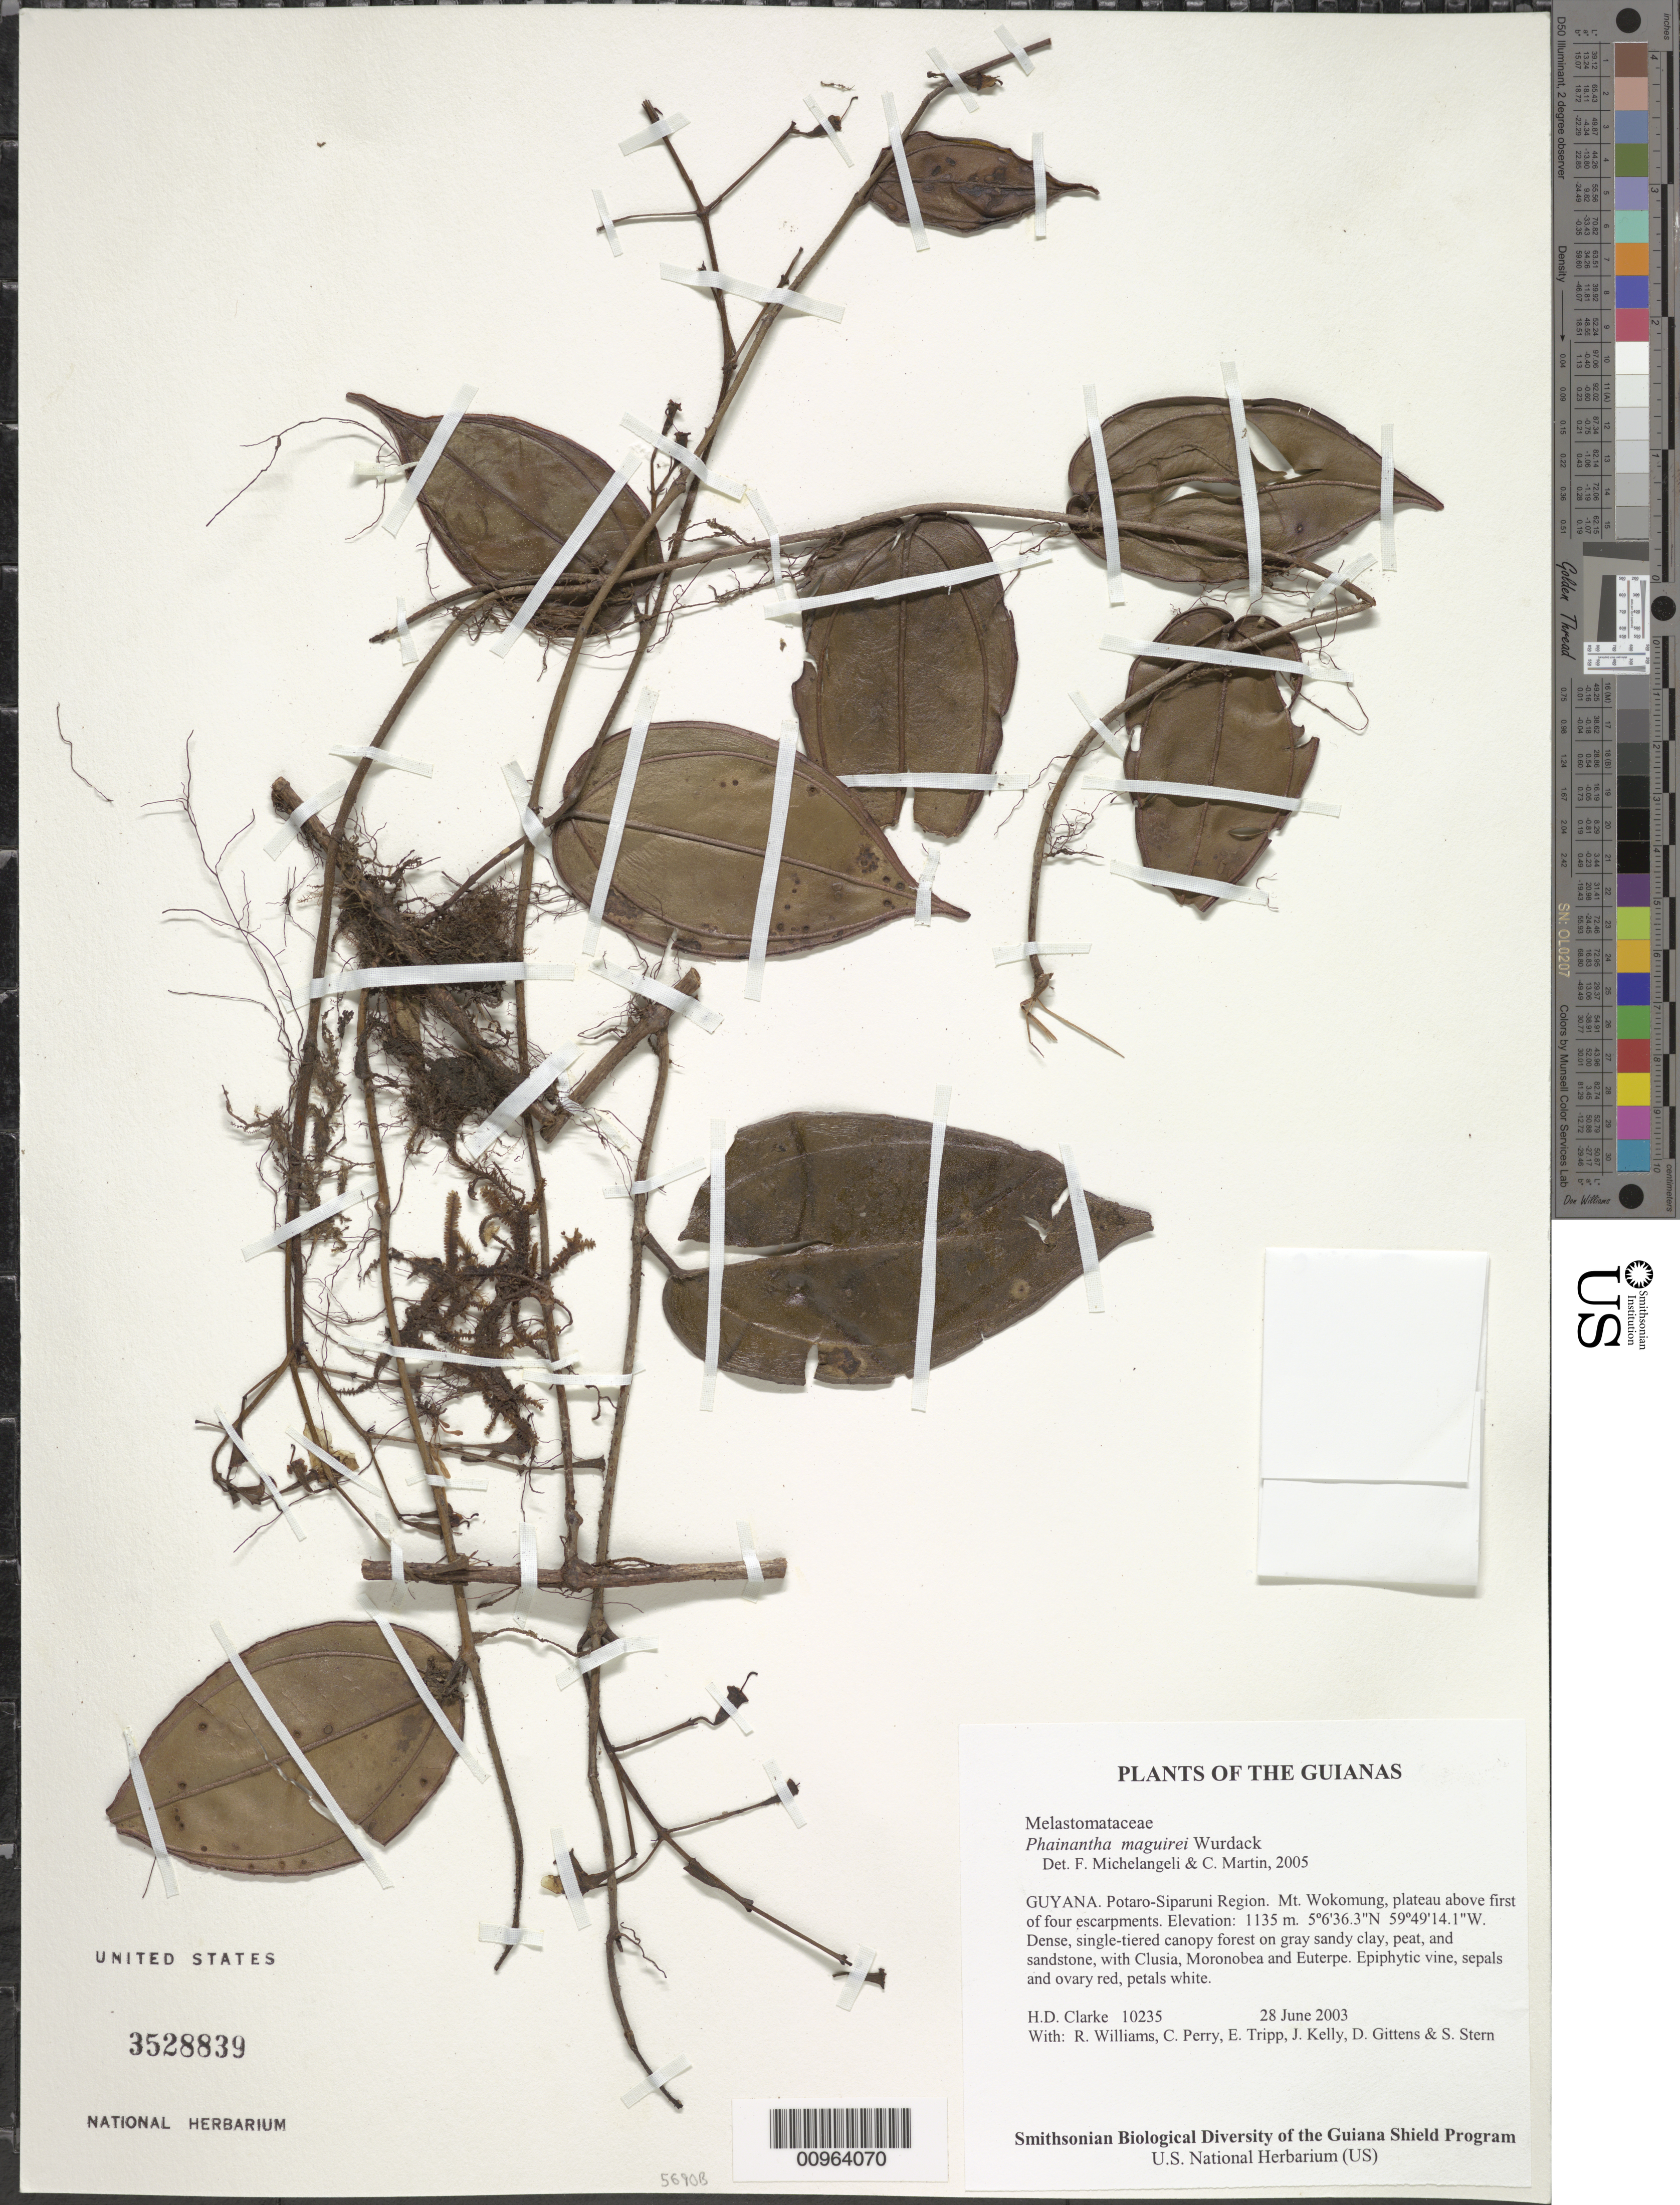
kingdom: Plantae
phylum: Tracheophyta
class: Magnoliopsida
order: Myrtales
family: Melastomataceae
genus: Phainantha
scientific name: Phainantha maguirei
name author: Wurdack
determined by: Michelangeli, F. A.; Martin, C.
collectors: H. D. Clarke, R. Williams, C. Perry, E. Tripp, J. Kelly, D. Gittens & S. R. Stern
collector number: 10235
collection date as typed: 28 June 2003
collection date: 2003-06-28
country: Guyana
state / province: Potaro-Siparuni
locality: Mt. Wokomung, plateau above first of four escarpments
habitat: Dense, single-tiered canopy forest on gray sandy clay, peat, and sandstone, with Clusia, Moronobea and Euterpe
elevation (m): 1135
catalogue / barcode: US 3528839